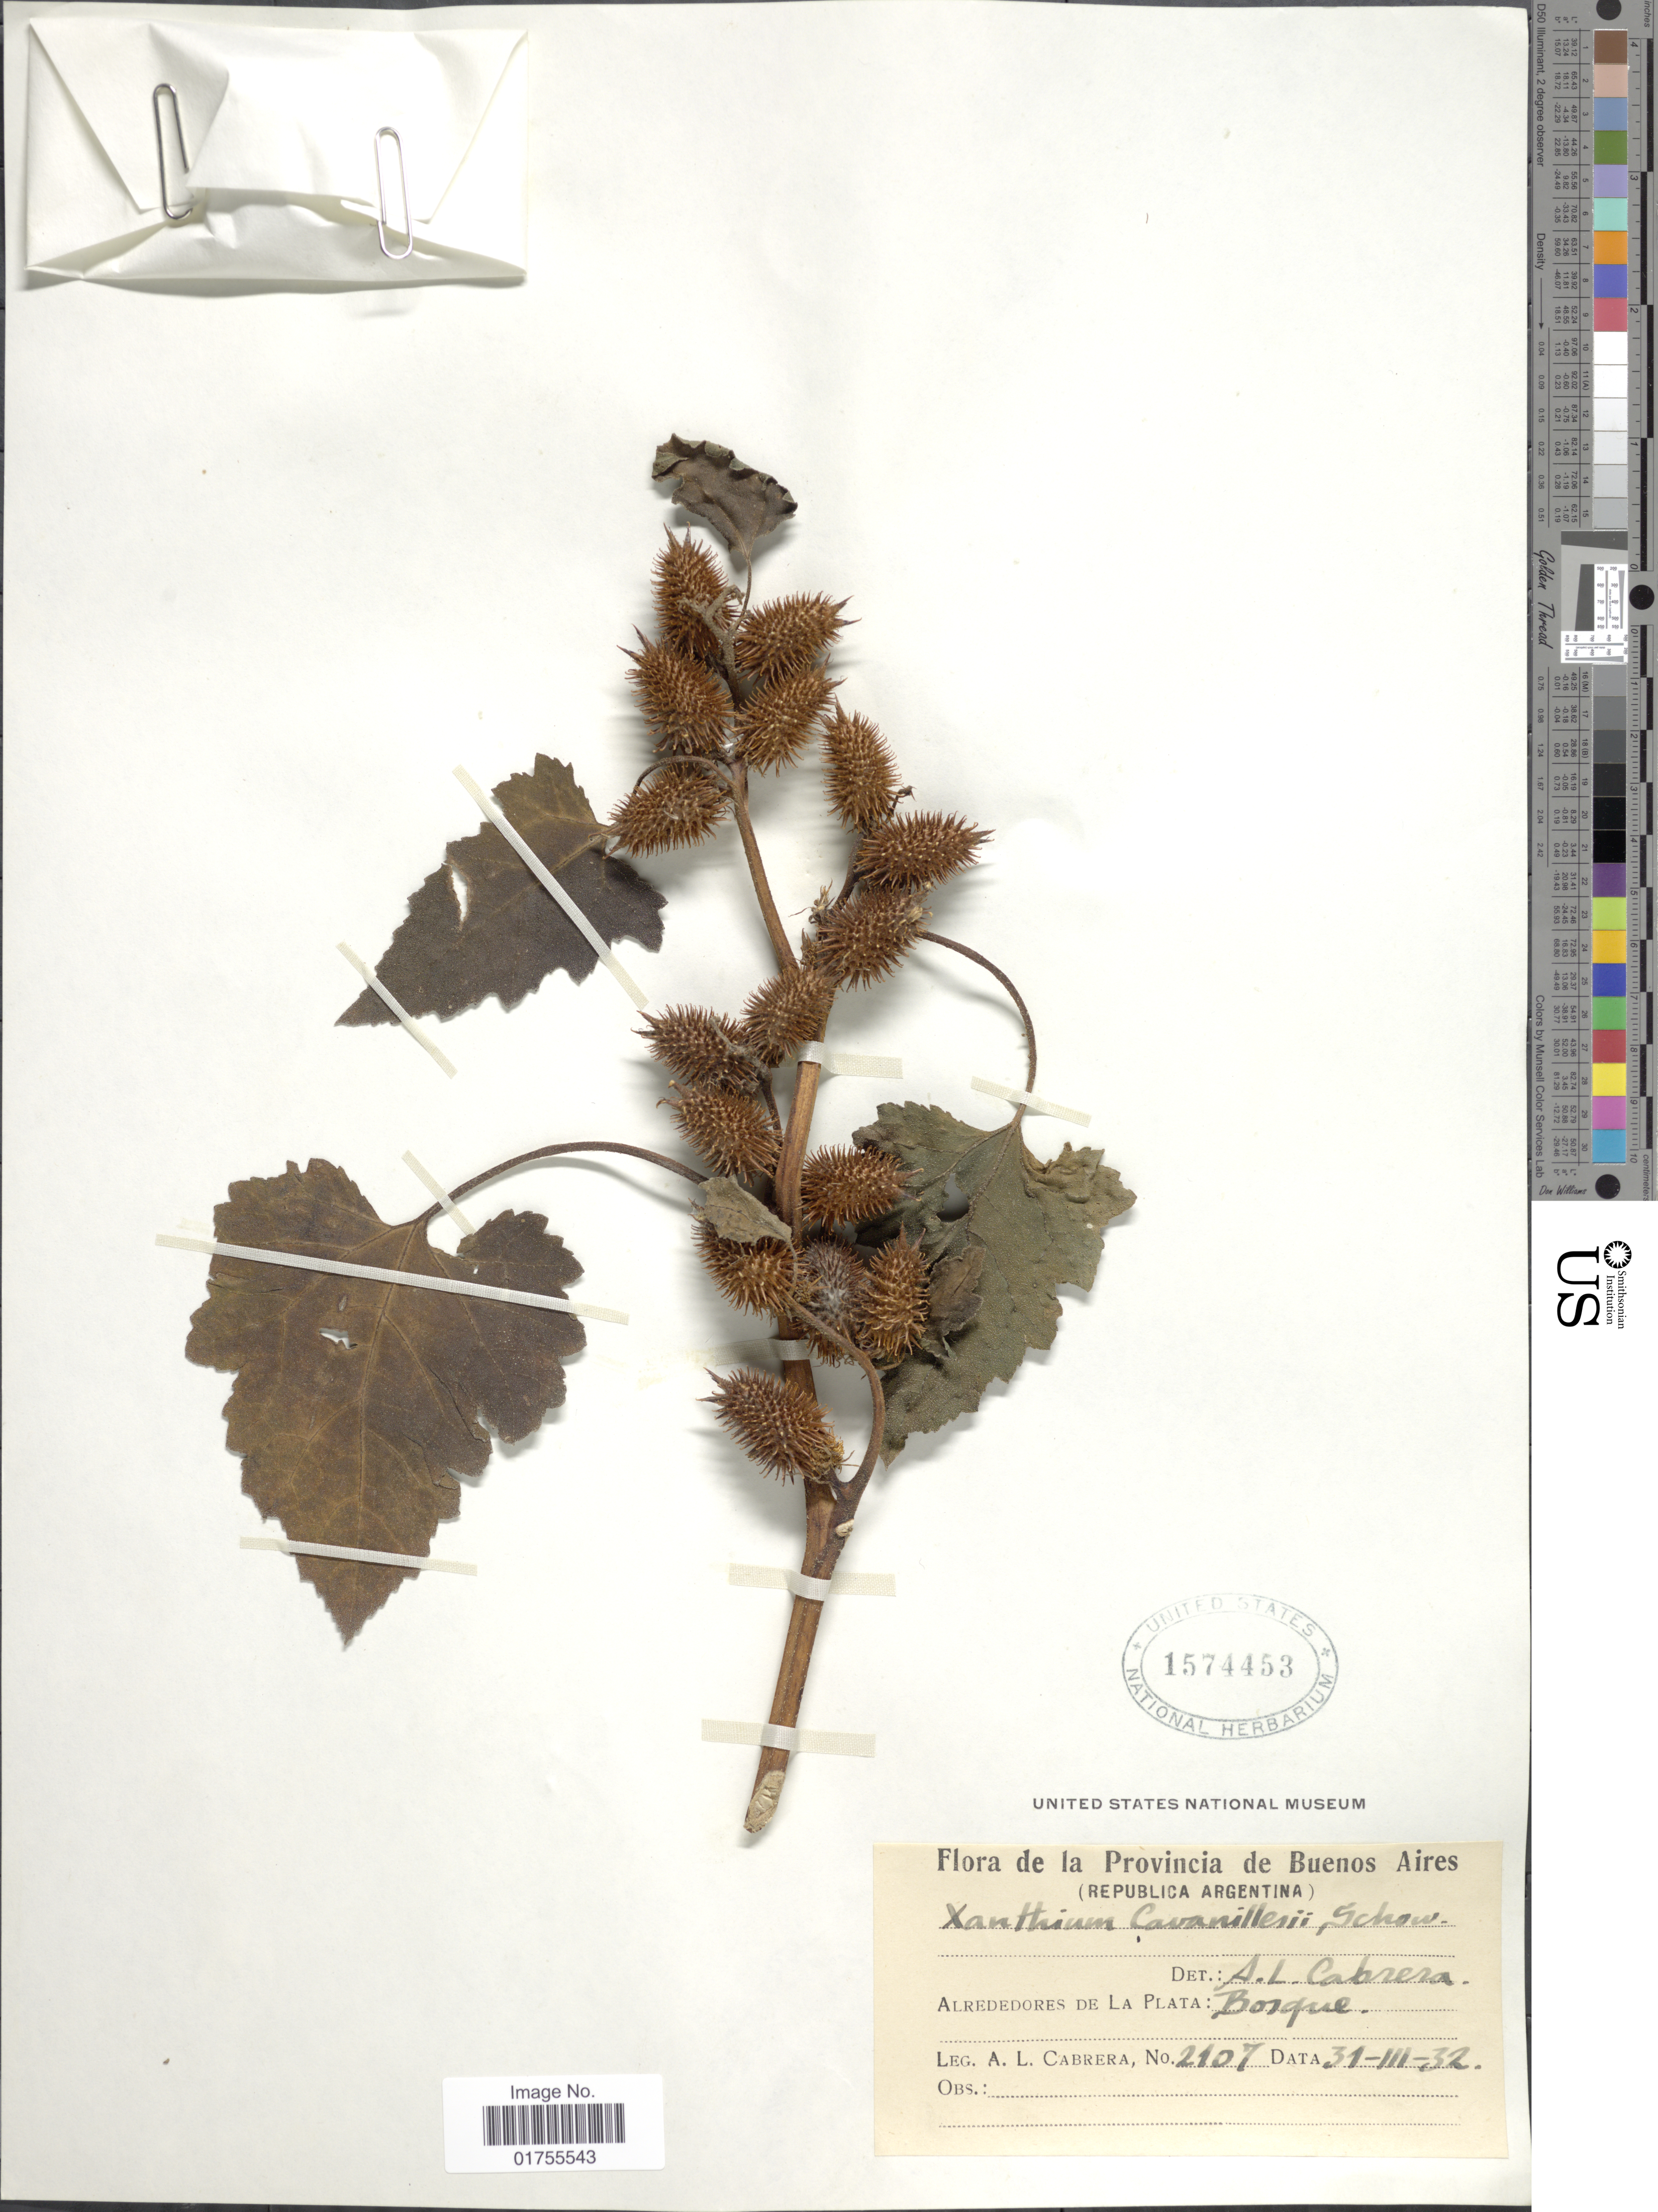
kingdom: Plantae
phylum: Tracheophyta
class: Magnoliopsida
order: Asterales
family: Asteraceae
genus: Xanthium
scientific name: Xanthium cavanillesii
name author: Schouw ex Didr.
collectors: A. L. Cabrera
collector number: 2107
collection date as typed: Transcribed d/m/y: 31/3/32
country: Argentina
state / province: Buenos Aires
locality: De la Provincia de Buenos Aires, Alrededores de La Plata: Bosque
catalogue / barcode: US 1574453